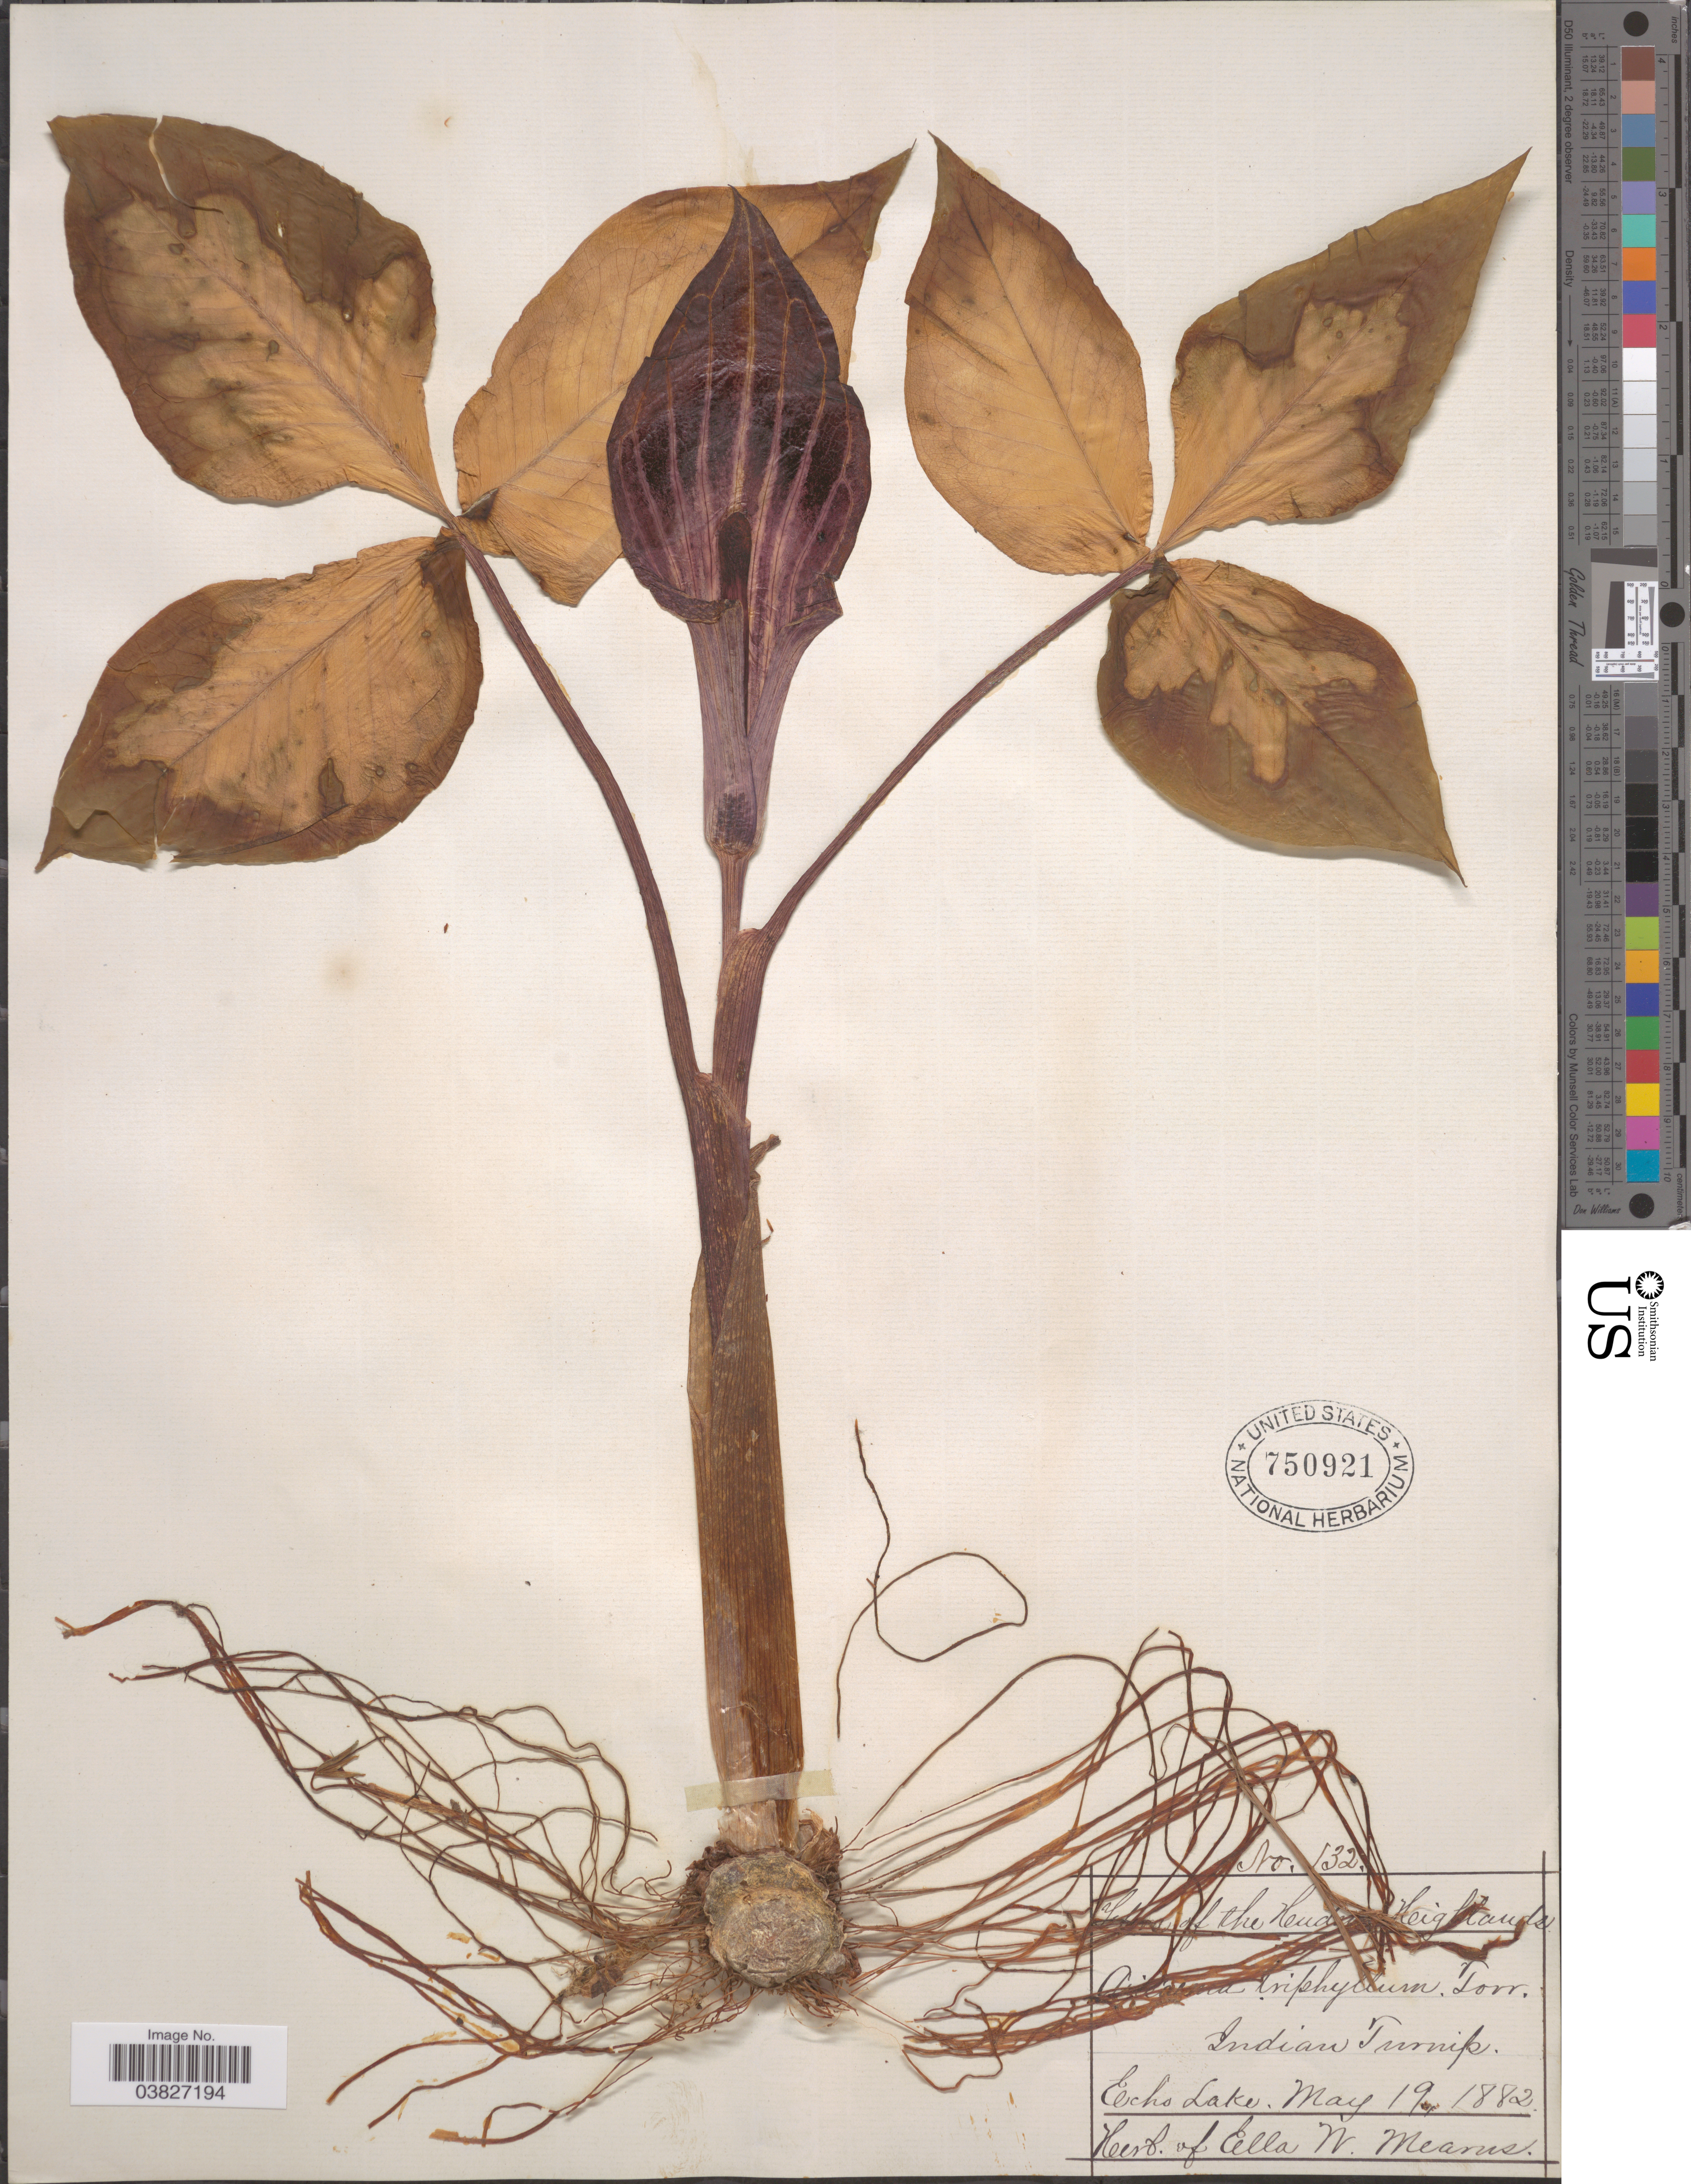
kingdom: Plantae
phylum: Tracheophyta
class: Liliopsida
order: Alismatales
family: Araceae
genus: Arisaema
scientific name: Arisaema triphyllum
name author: (L.) Schott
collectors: ex herb. Ella W. Mearns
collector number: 132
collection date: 1882-05-19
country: United States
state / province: New York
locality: The Hudson Highlands. Echo Lake.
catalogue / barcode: US 750921